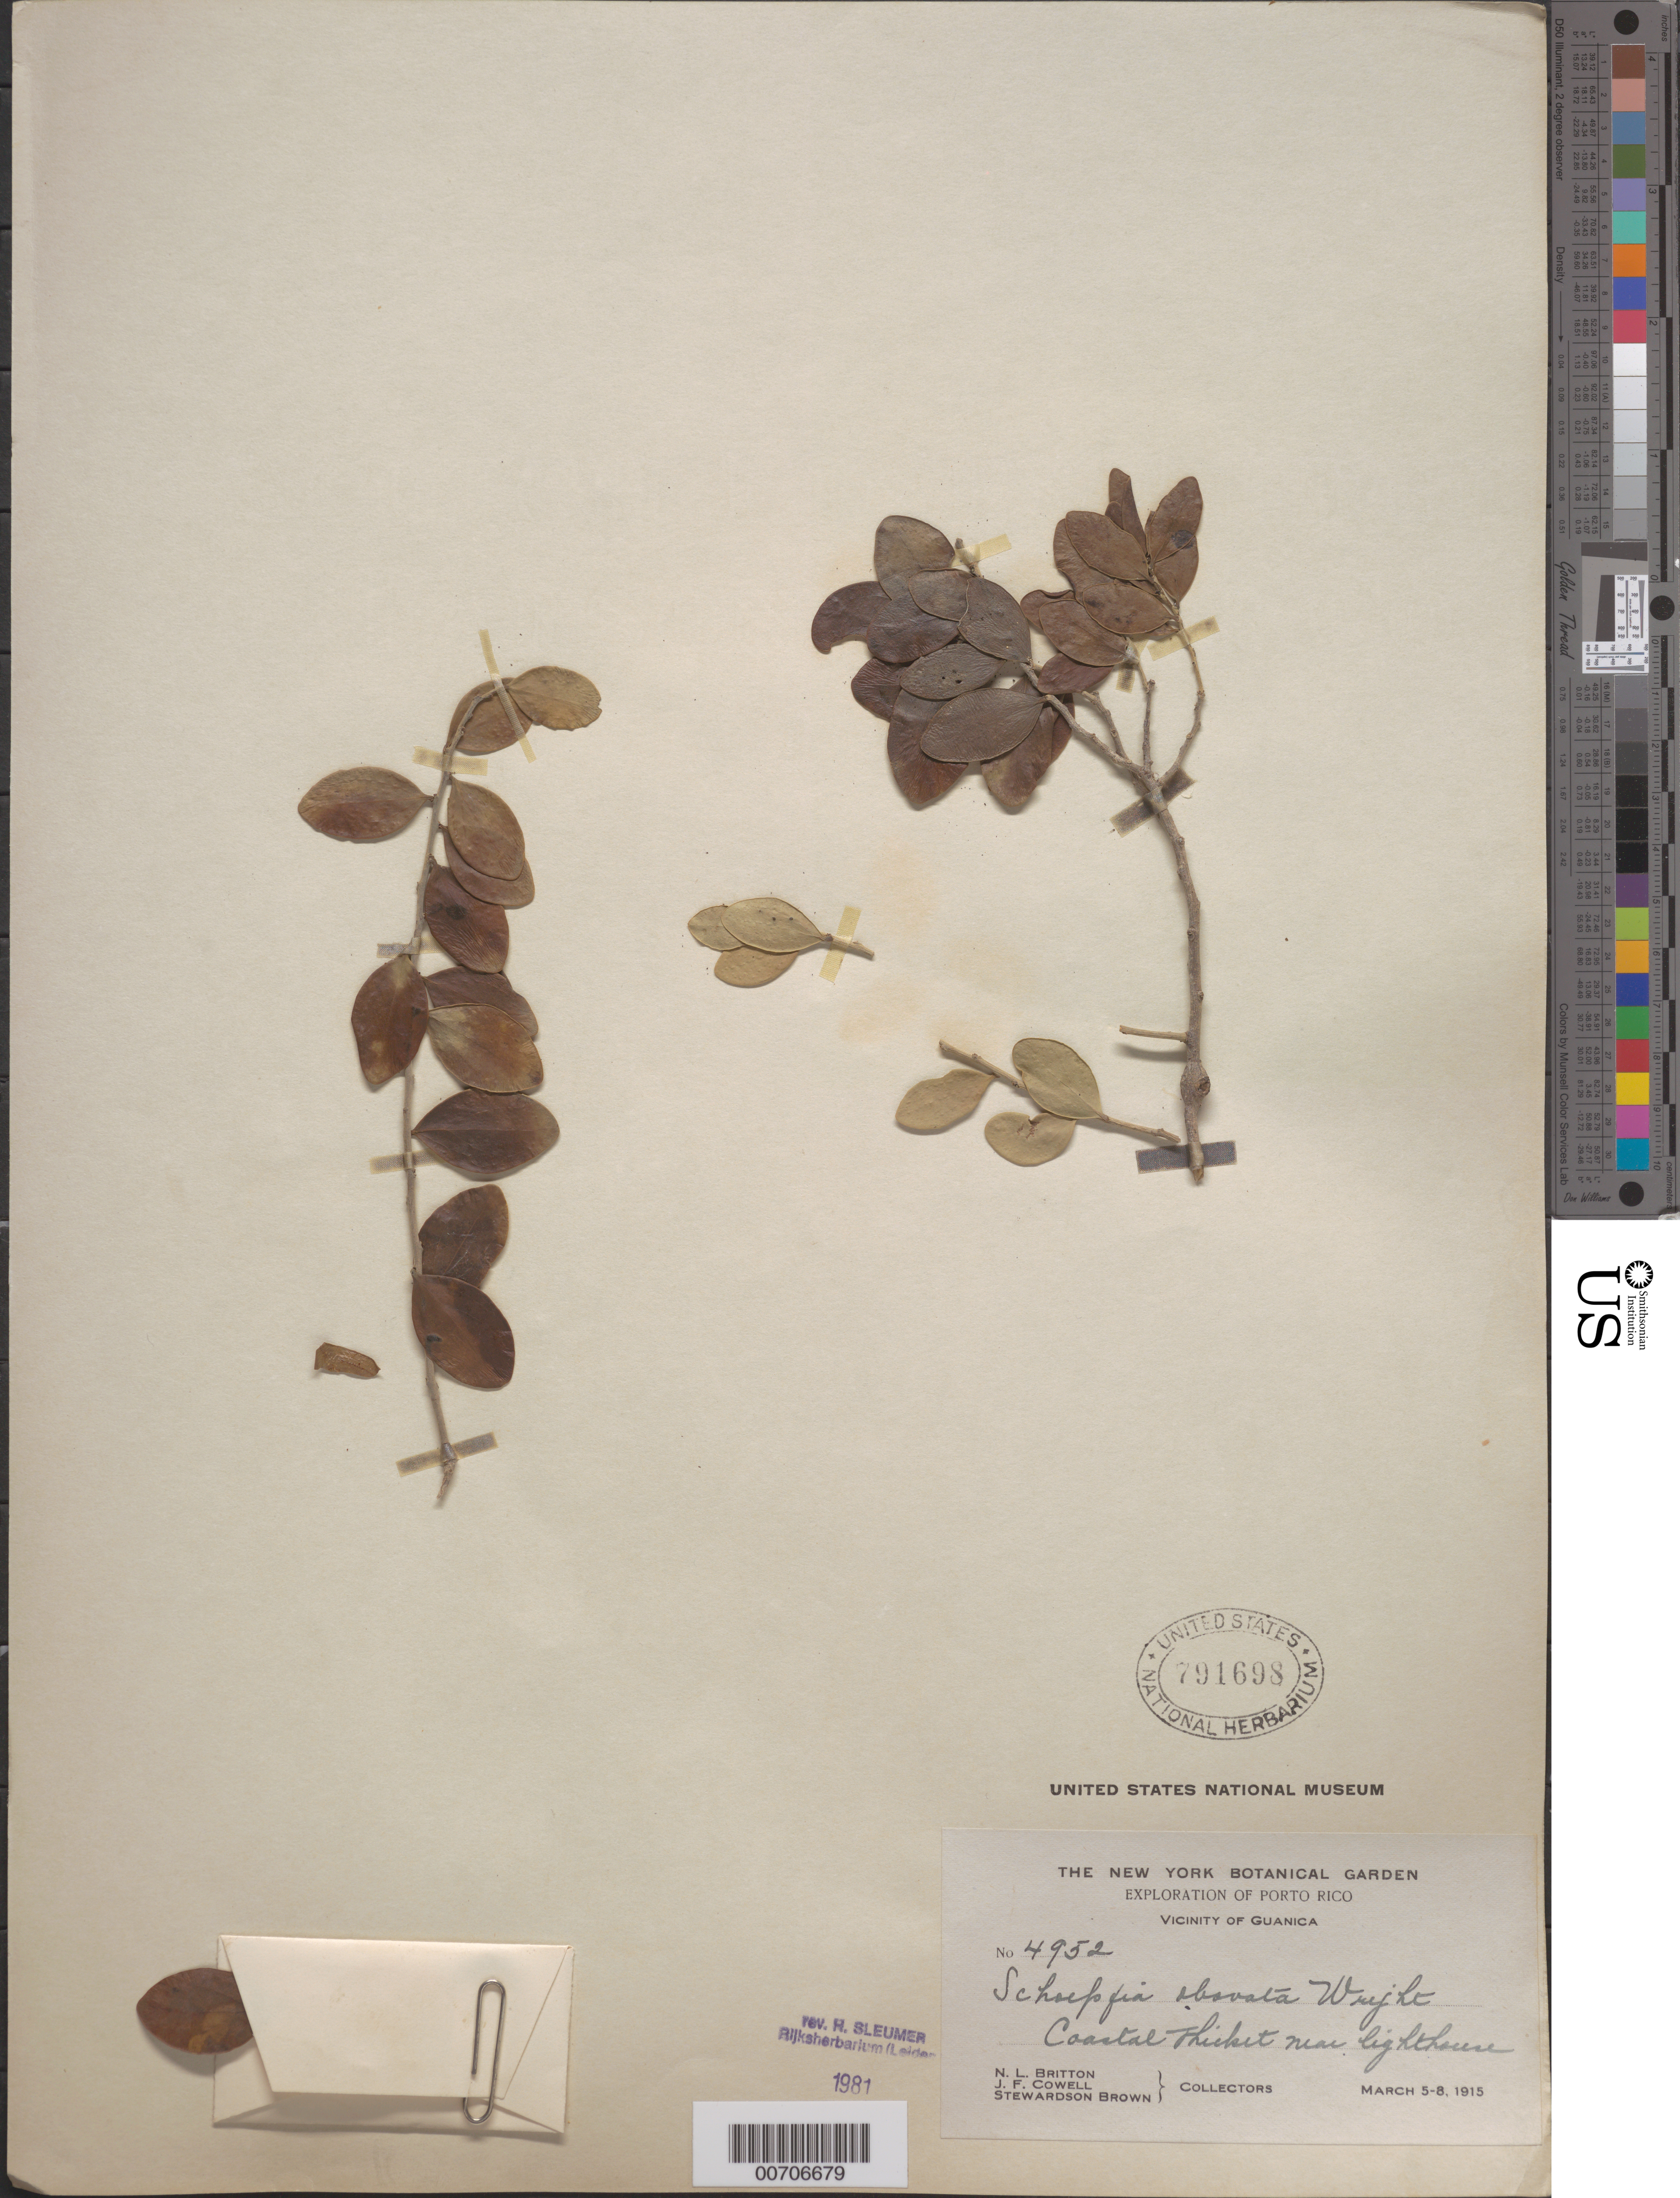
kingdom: Plantae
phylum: Tracheophyta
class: Magnoliopsida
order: Santalales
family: Schoepfiaceae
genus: Schoepfia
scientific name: Schoepfia obovata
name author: C. Wright in Sauvalle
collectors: N. Britton, J. F. Cowell & S. Brown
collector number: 4952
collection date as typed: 05 Mar 1915 to 08 Mar 1915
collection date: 1915-03-05/1915-03-08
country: Puerto Rico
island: Greater Antilles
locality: Guanica, vic of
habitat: Coastal thicket near lighthouse.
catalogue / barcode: US 791698